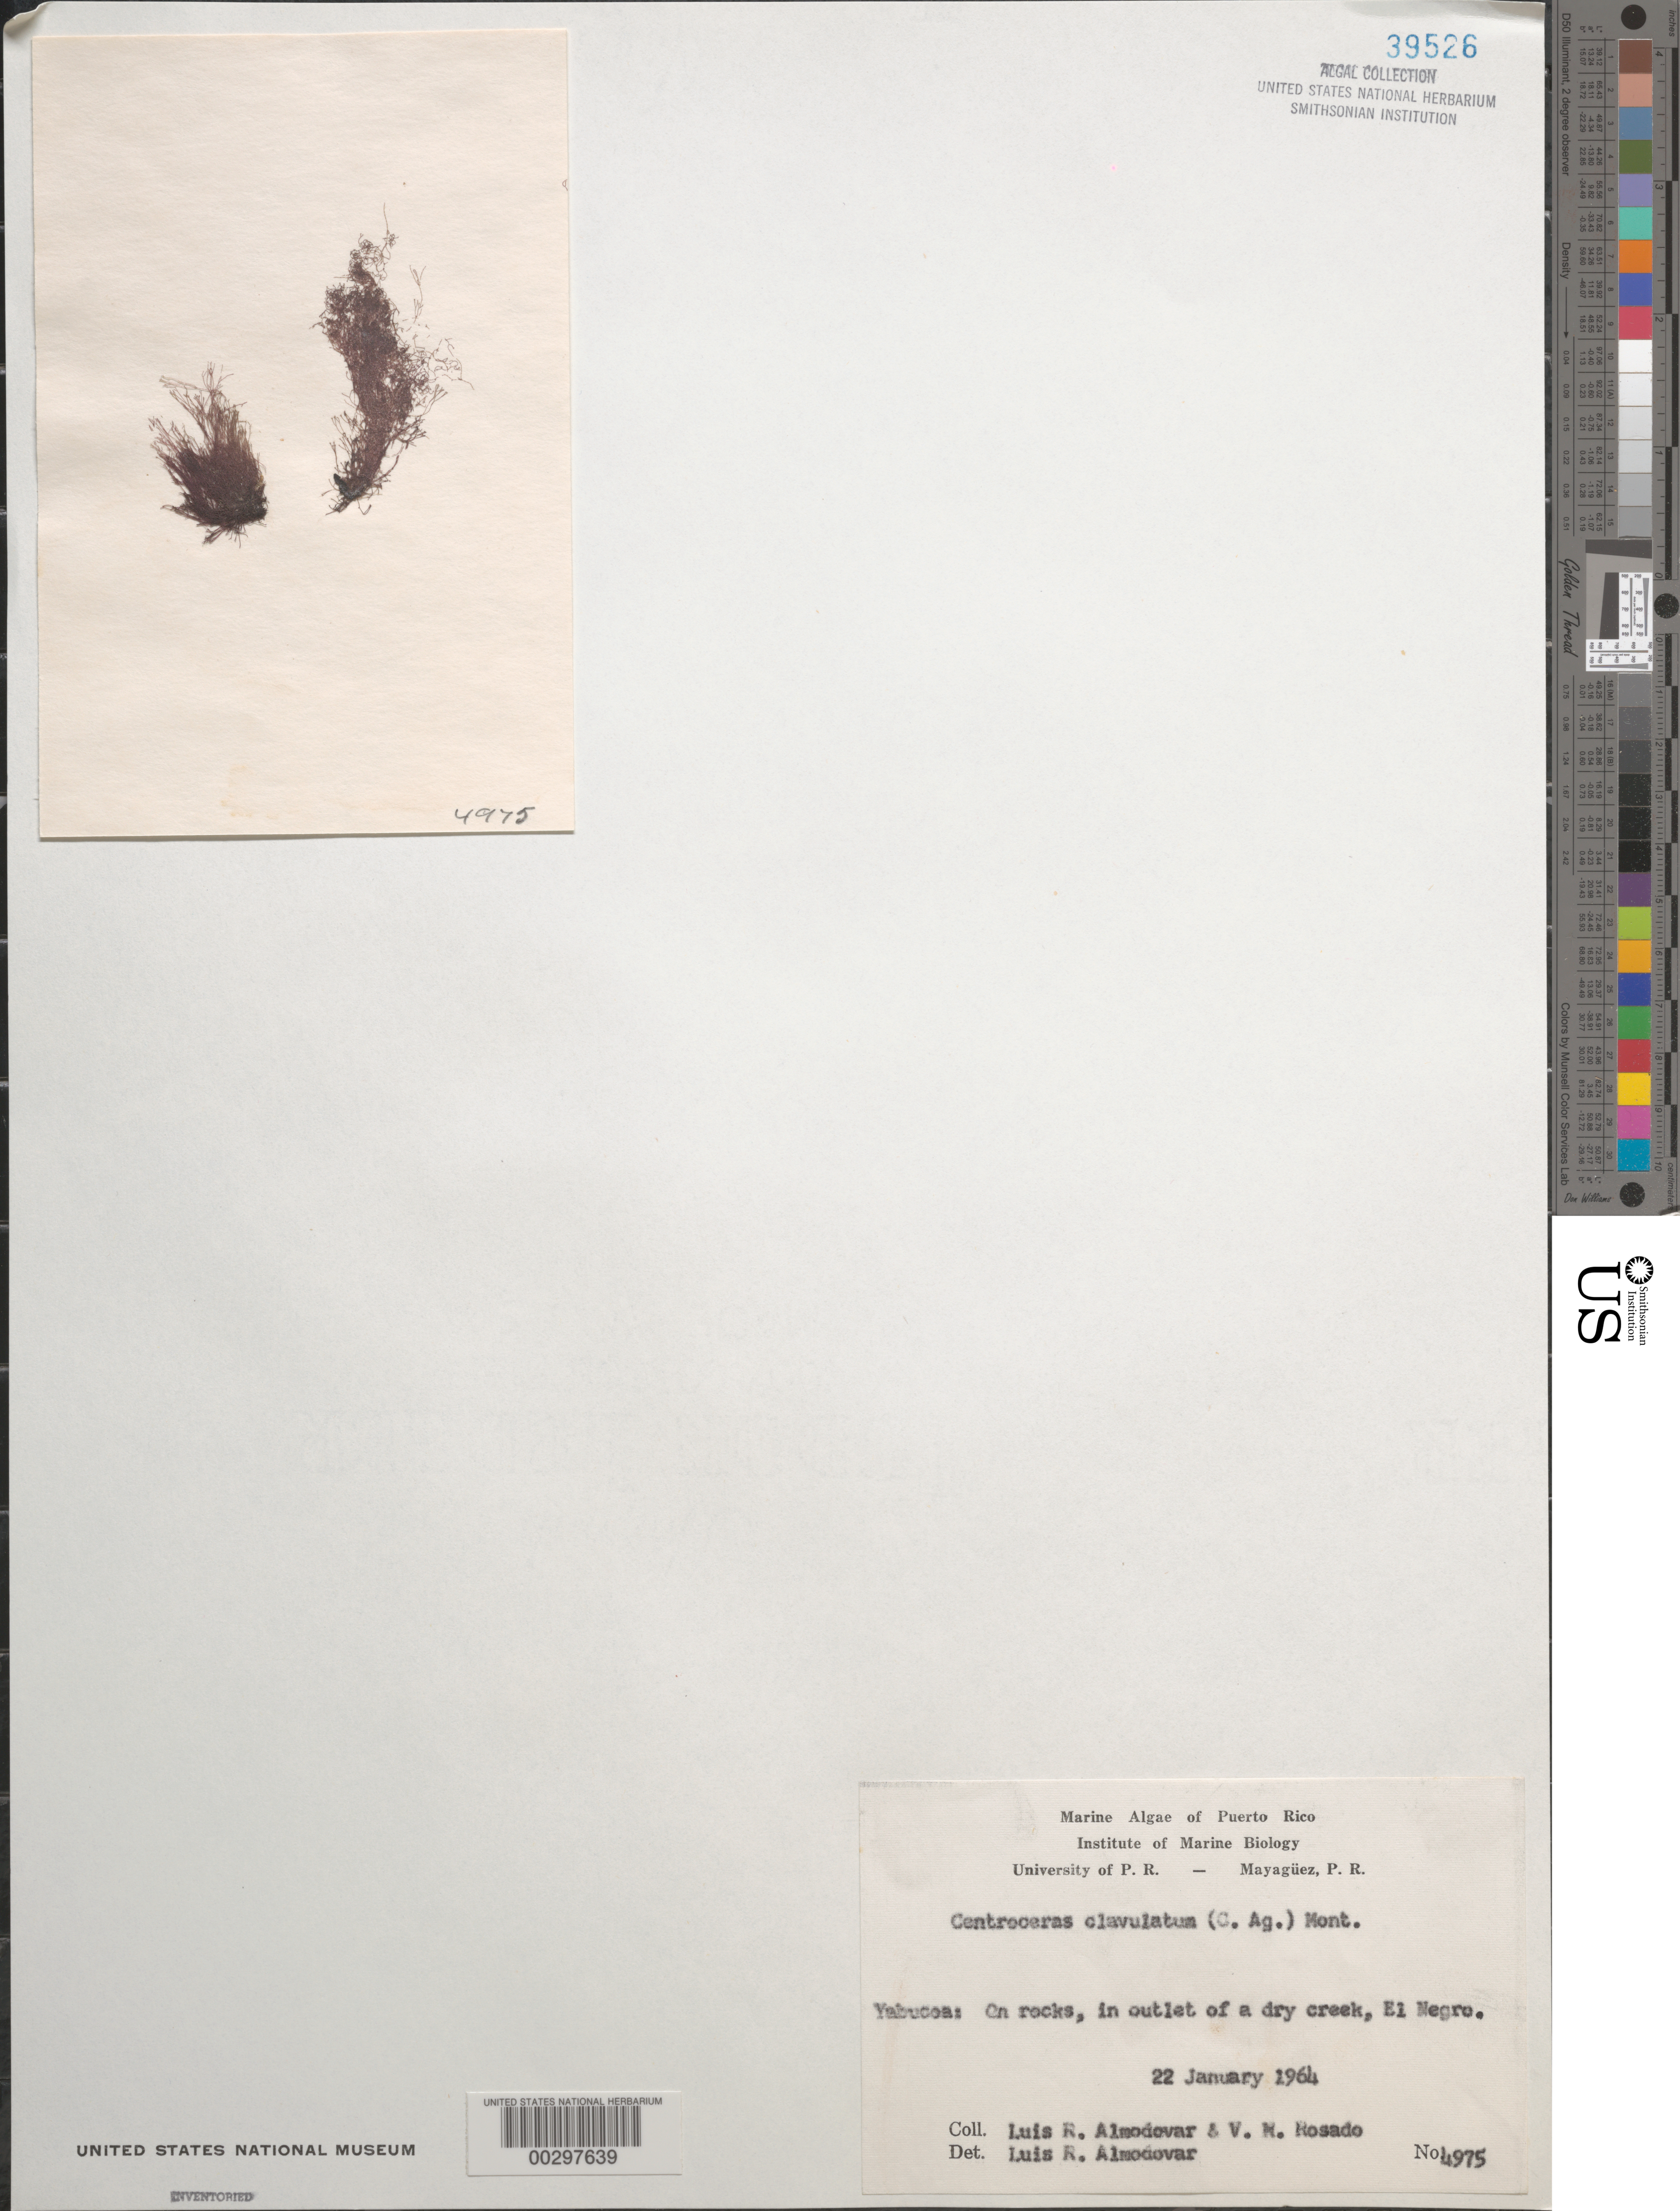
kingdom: Plantae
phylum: Rhodophyta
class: Florideophyceae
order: Ceramiales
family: Ceramiaceae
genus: Centroceras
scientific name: Centroceras clavulatum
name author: (C. Agardh) Mont.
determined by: Almodovar, L. R.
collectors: L. Almodovar & V. Rosado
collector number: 4975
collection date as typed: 22 Jan 1964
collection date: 1964-01-22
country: Puerto Rico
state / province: Yabucoa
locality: El Negro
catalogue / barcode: US 39526